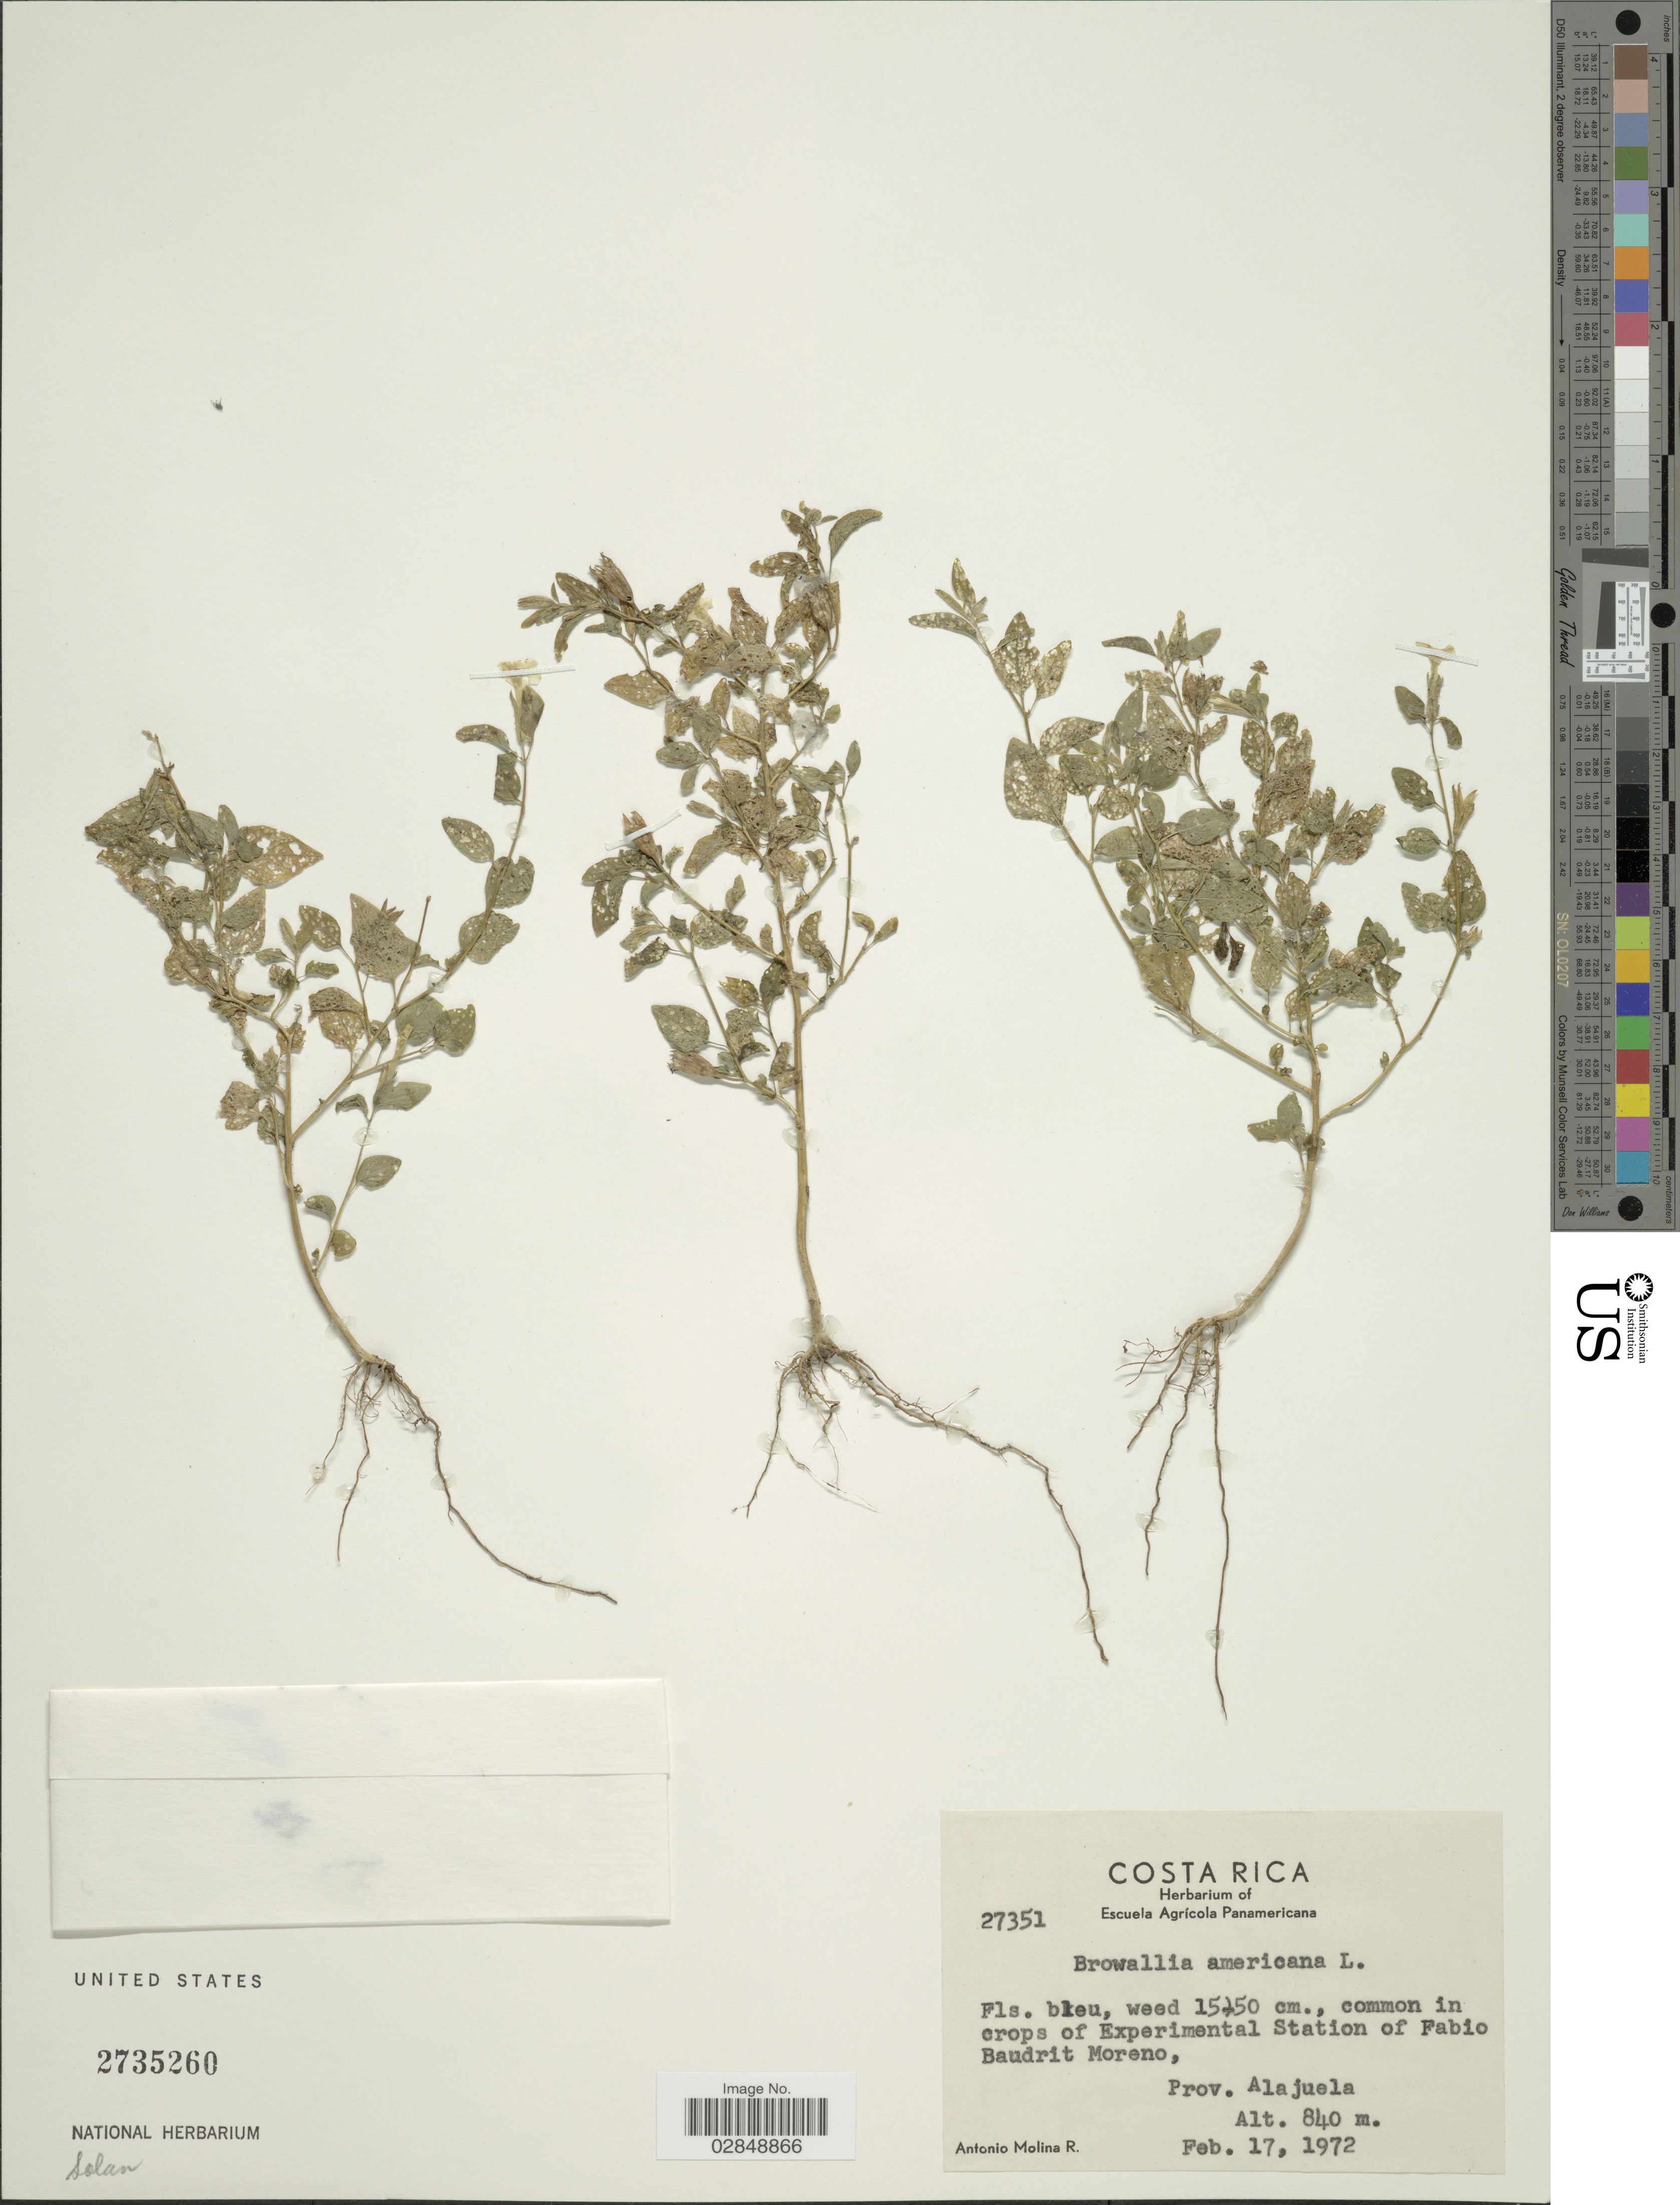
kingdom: Plantae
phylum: Tracheophyta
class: Magnoliopsida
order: Solanales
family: Solanaceae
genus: Browallia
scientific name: Browallia americana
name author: L.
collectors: A. Molina R.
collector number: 27351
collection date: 1972-02-17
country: Costa Rica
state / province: Alajuela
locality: Common in crops of Experimental Station of Fabio Baudrit Moreno.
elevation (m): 840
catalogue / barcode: US 2735260